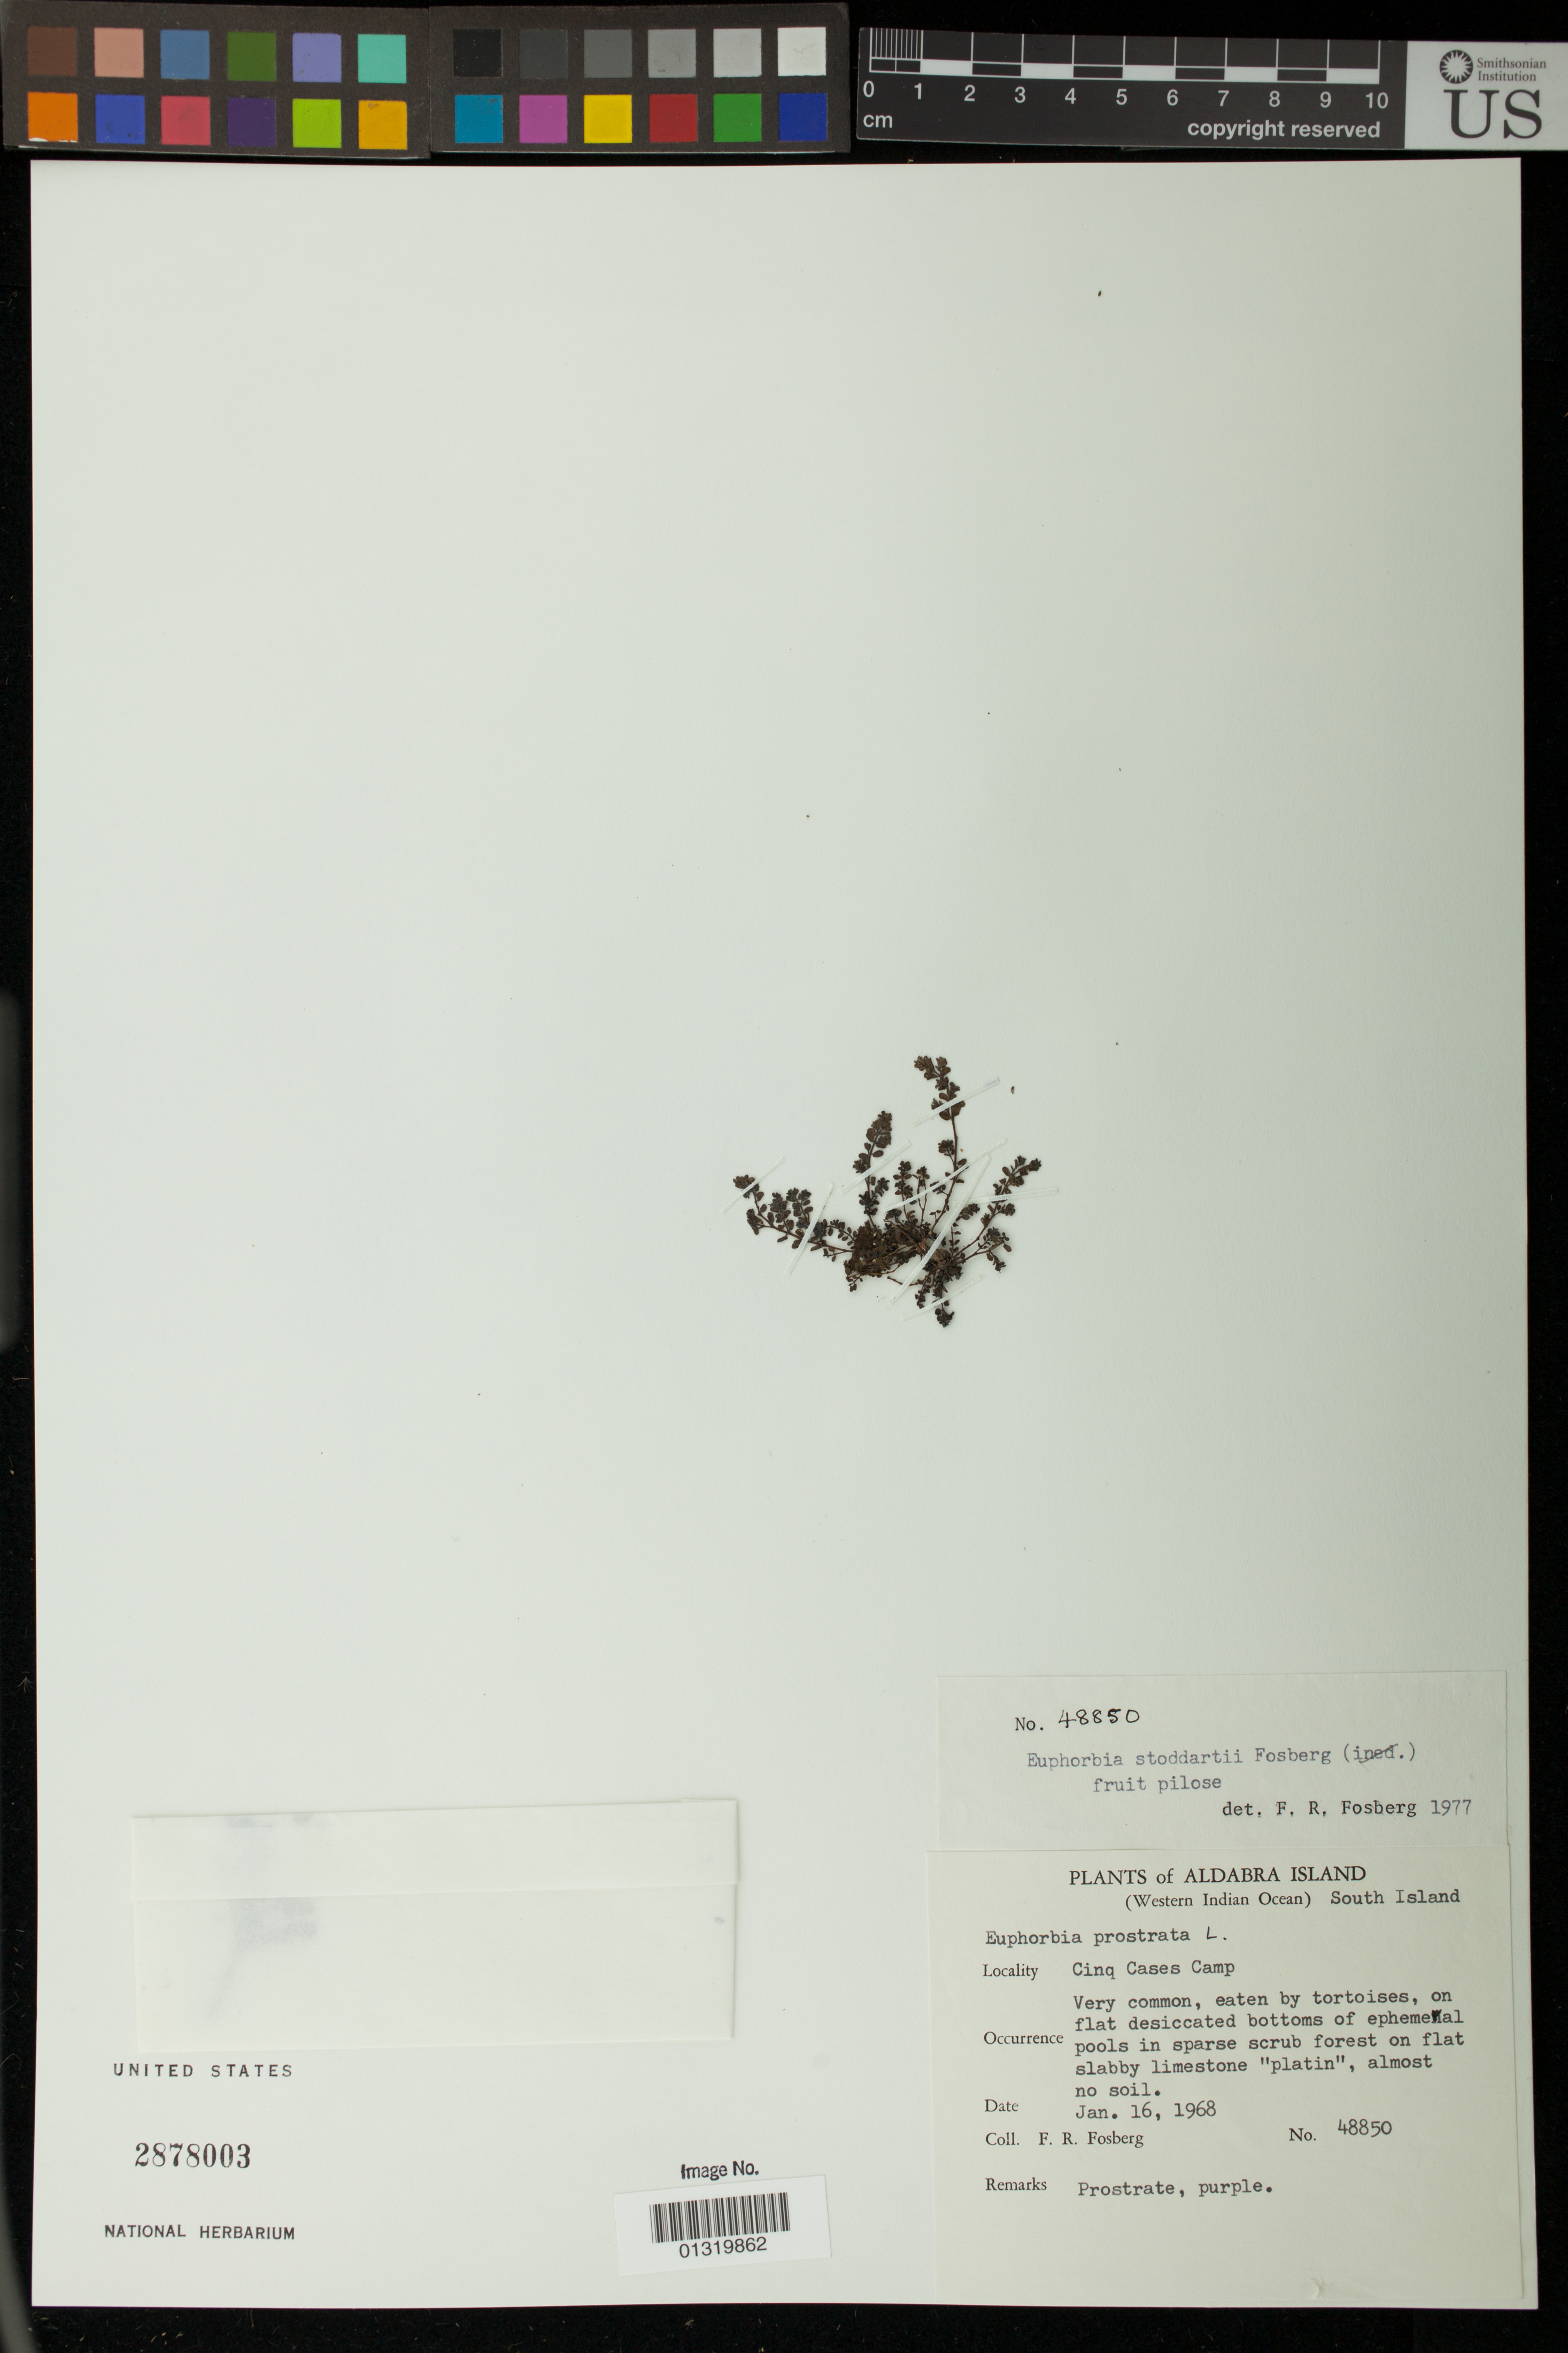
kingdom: Plantae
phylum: Tracheophyta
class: Magnoliopsida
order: Malpighiales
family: Euphorbiaceae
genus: Euphorbia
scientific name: Euphorbia stoddartii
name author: Fosberg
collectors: F. R. Fosberg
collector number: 48850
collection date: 1968-01-16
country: Seychelles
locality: Aldabra Island; South Island; Cinq Cases Camp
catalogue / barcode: US 2878003